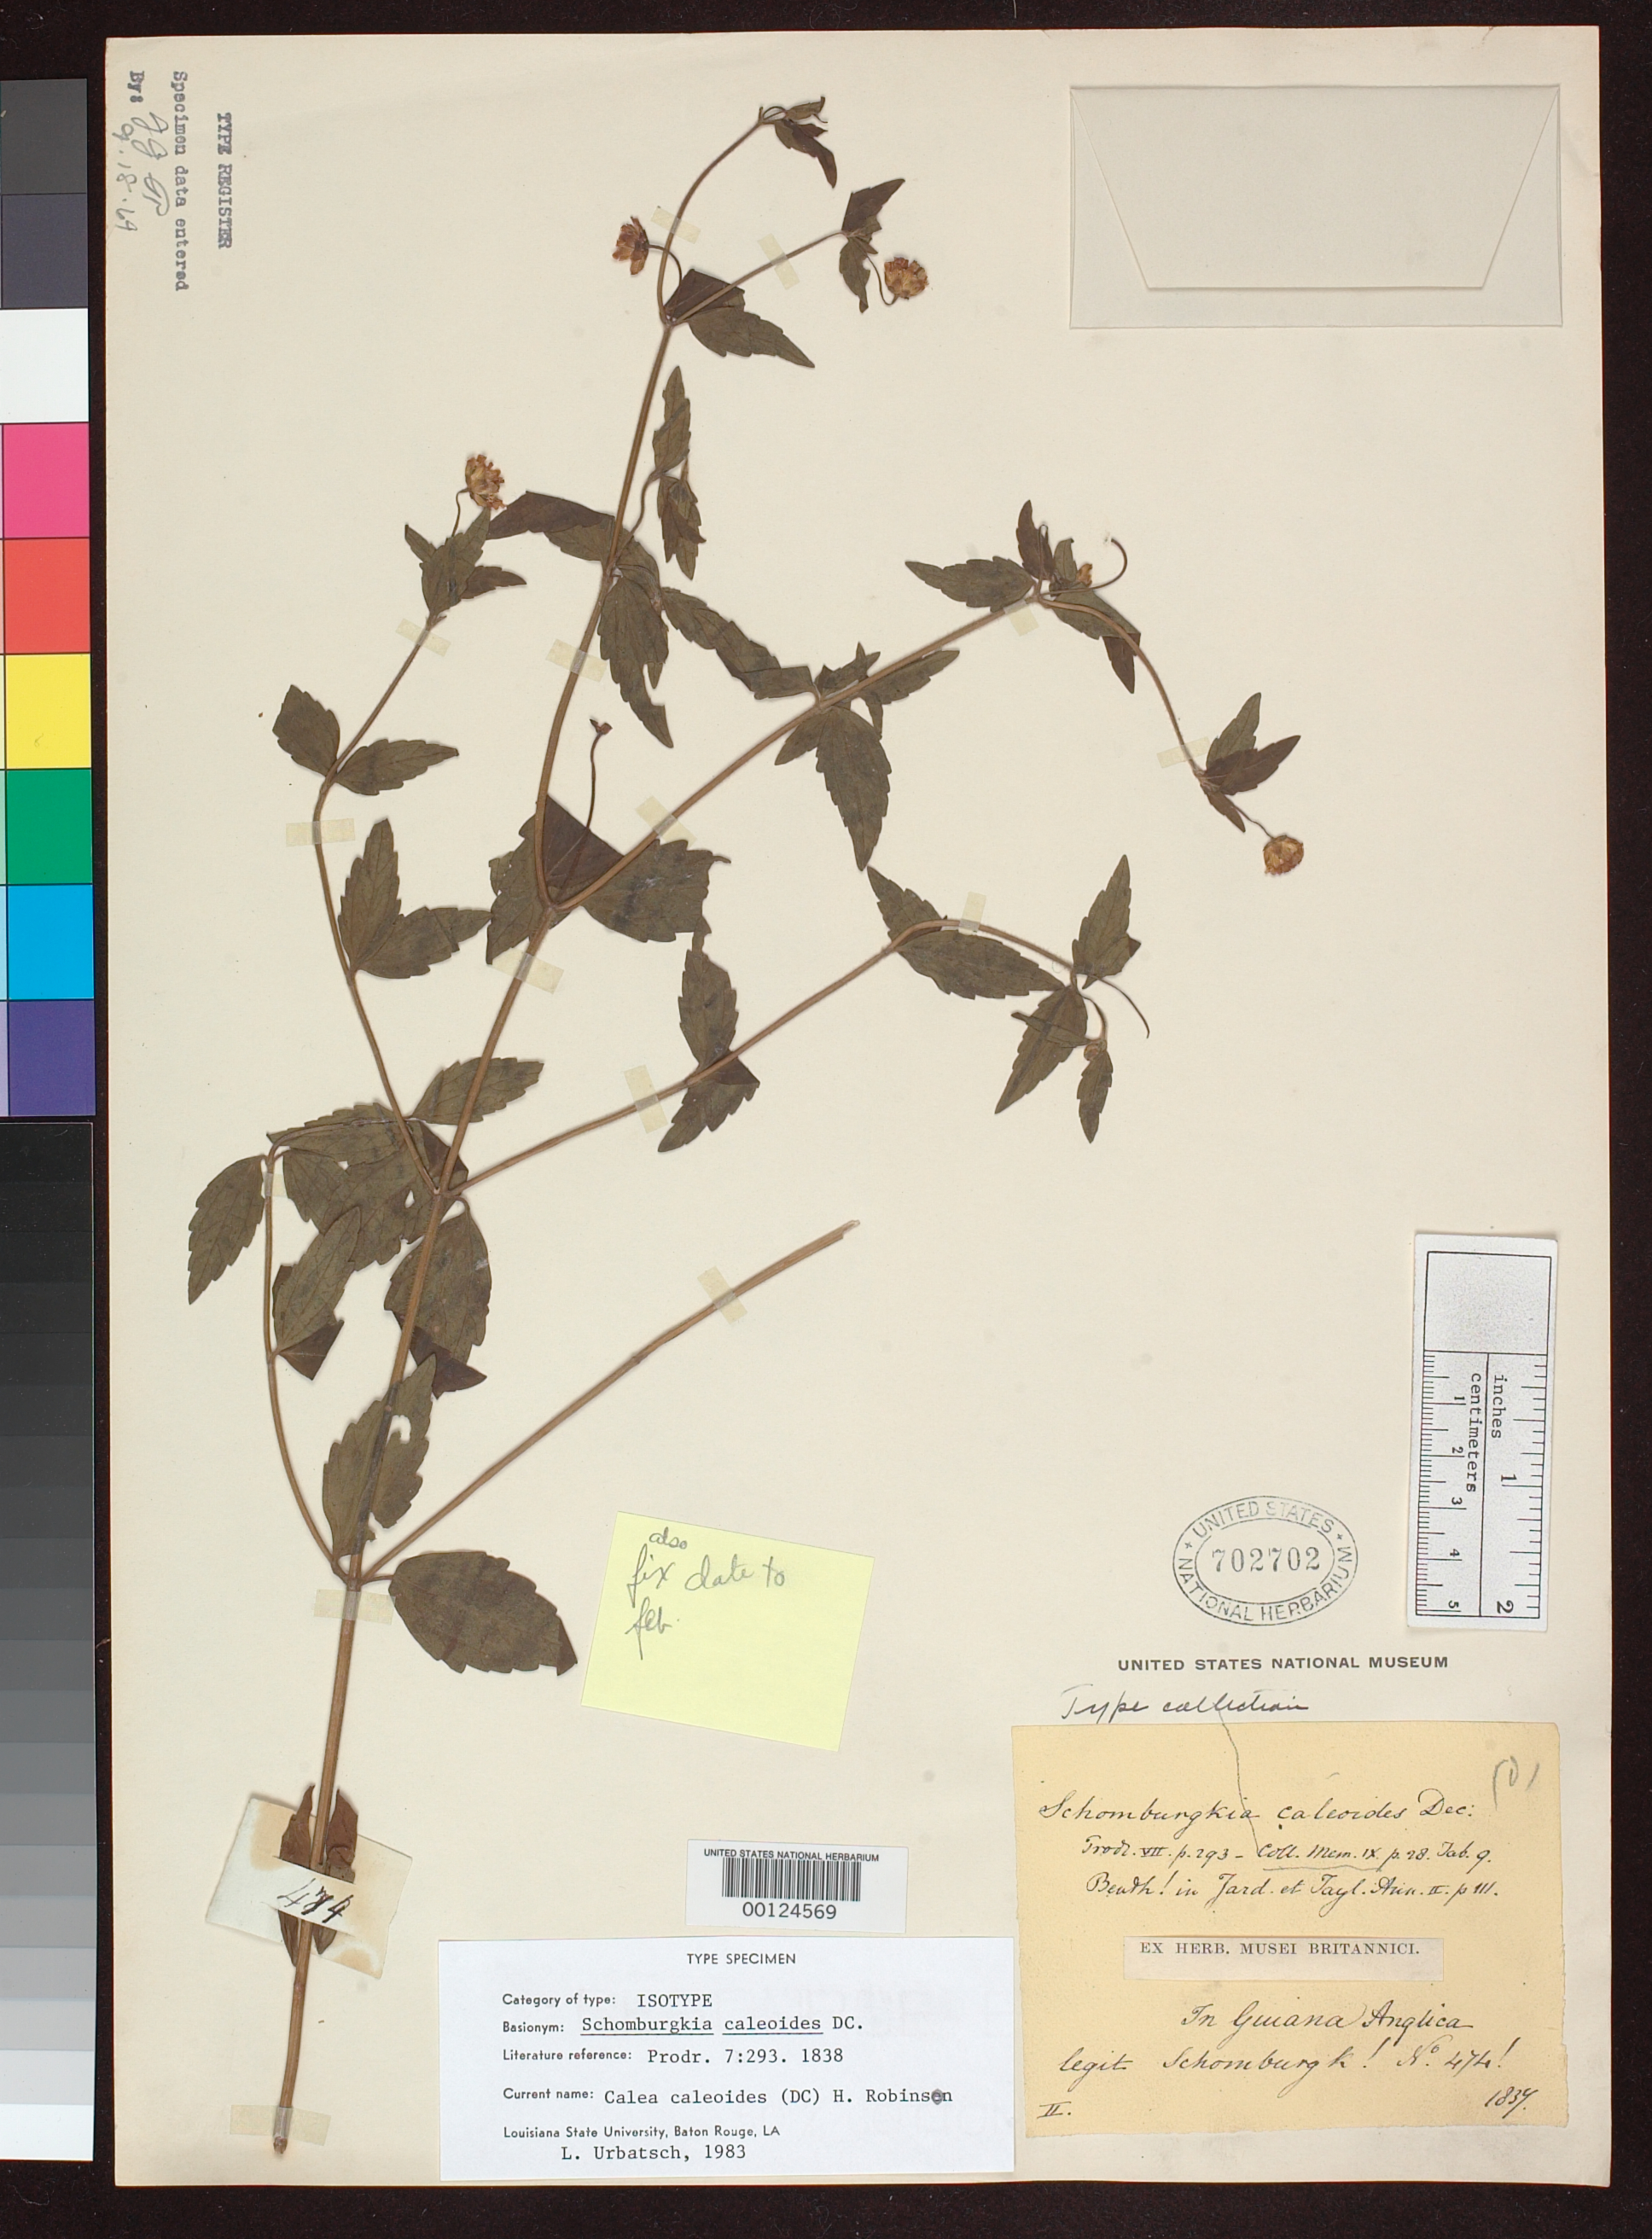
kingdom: Plantae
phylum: Tracheophyta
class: Magnoliopsida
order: Asterales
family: Asteraceae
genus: Schomburghia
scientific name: Schomburghia caleoides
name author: DC.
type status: Type Collection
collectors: M. R. Schomburgk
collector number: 474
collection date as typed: Feb 1837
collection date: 1837-02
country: Guyana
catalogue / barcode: US 702702